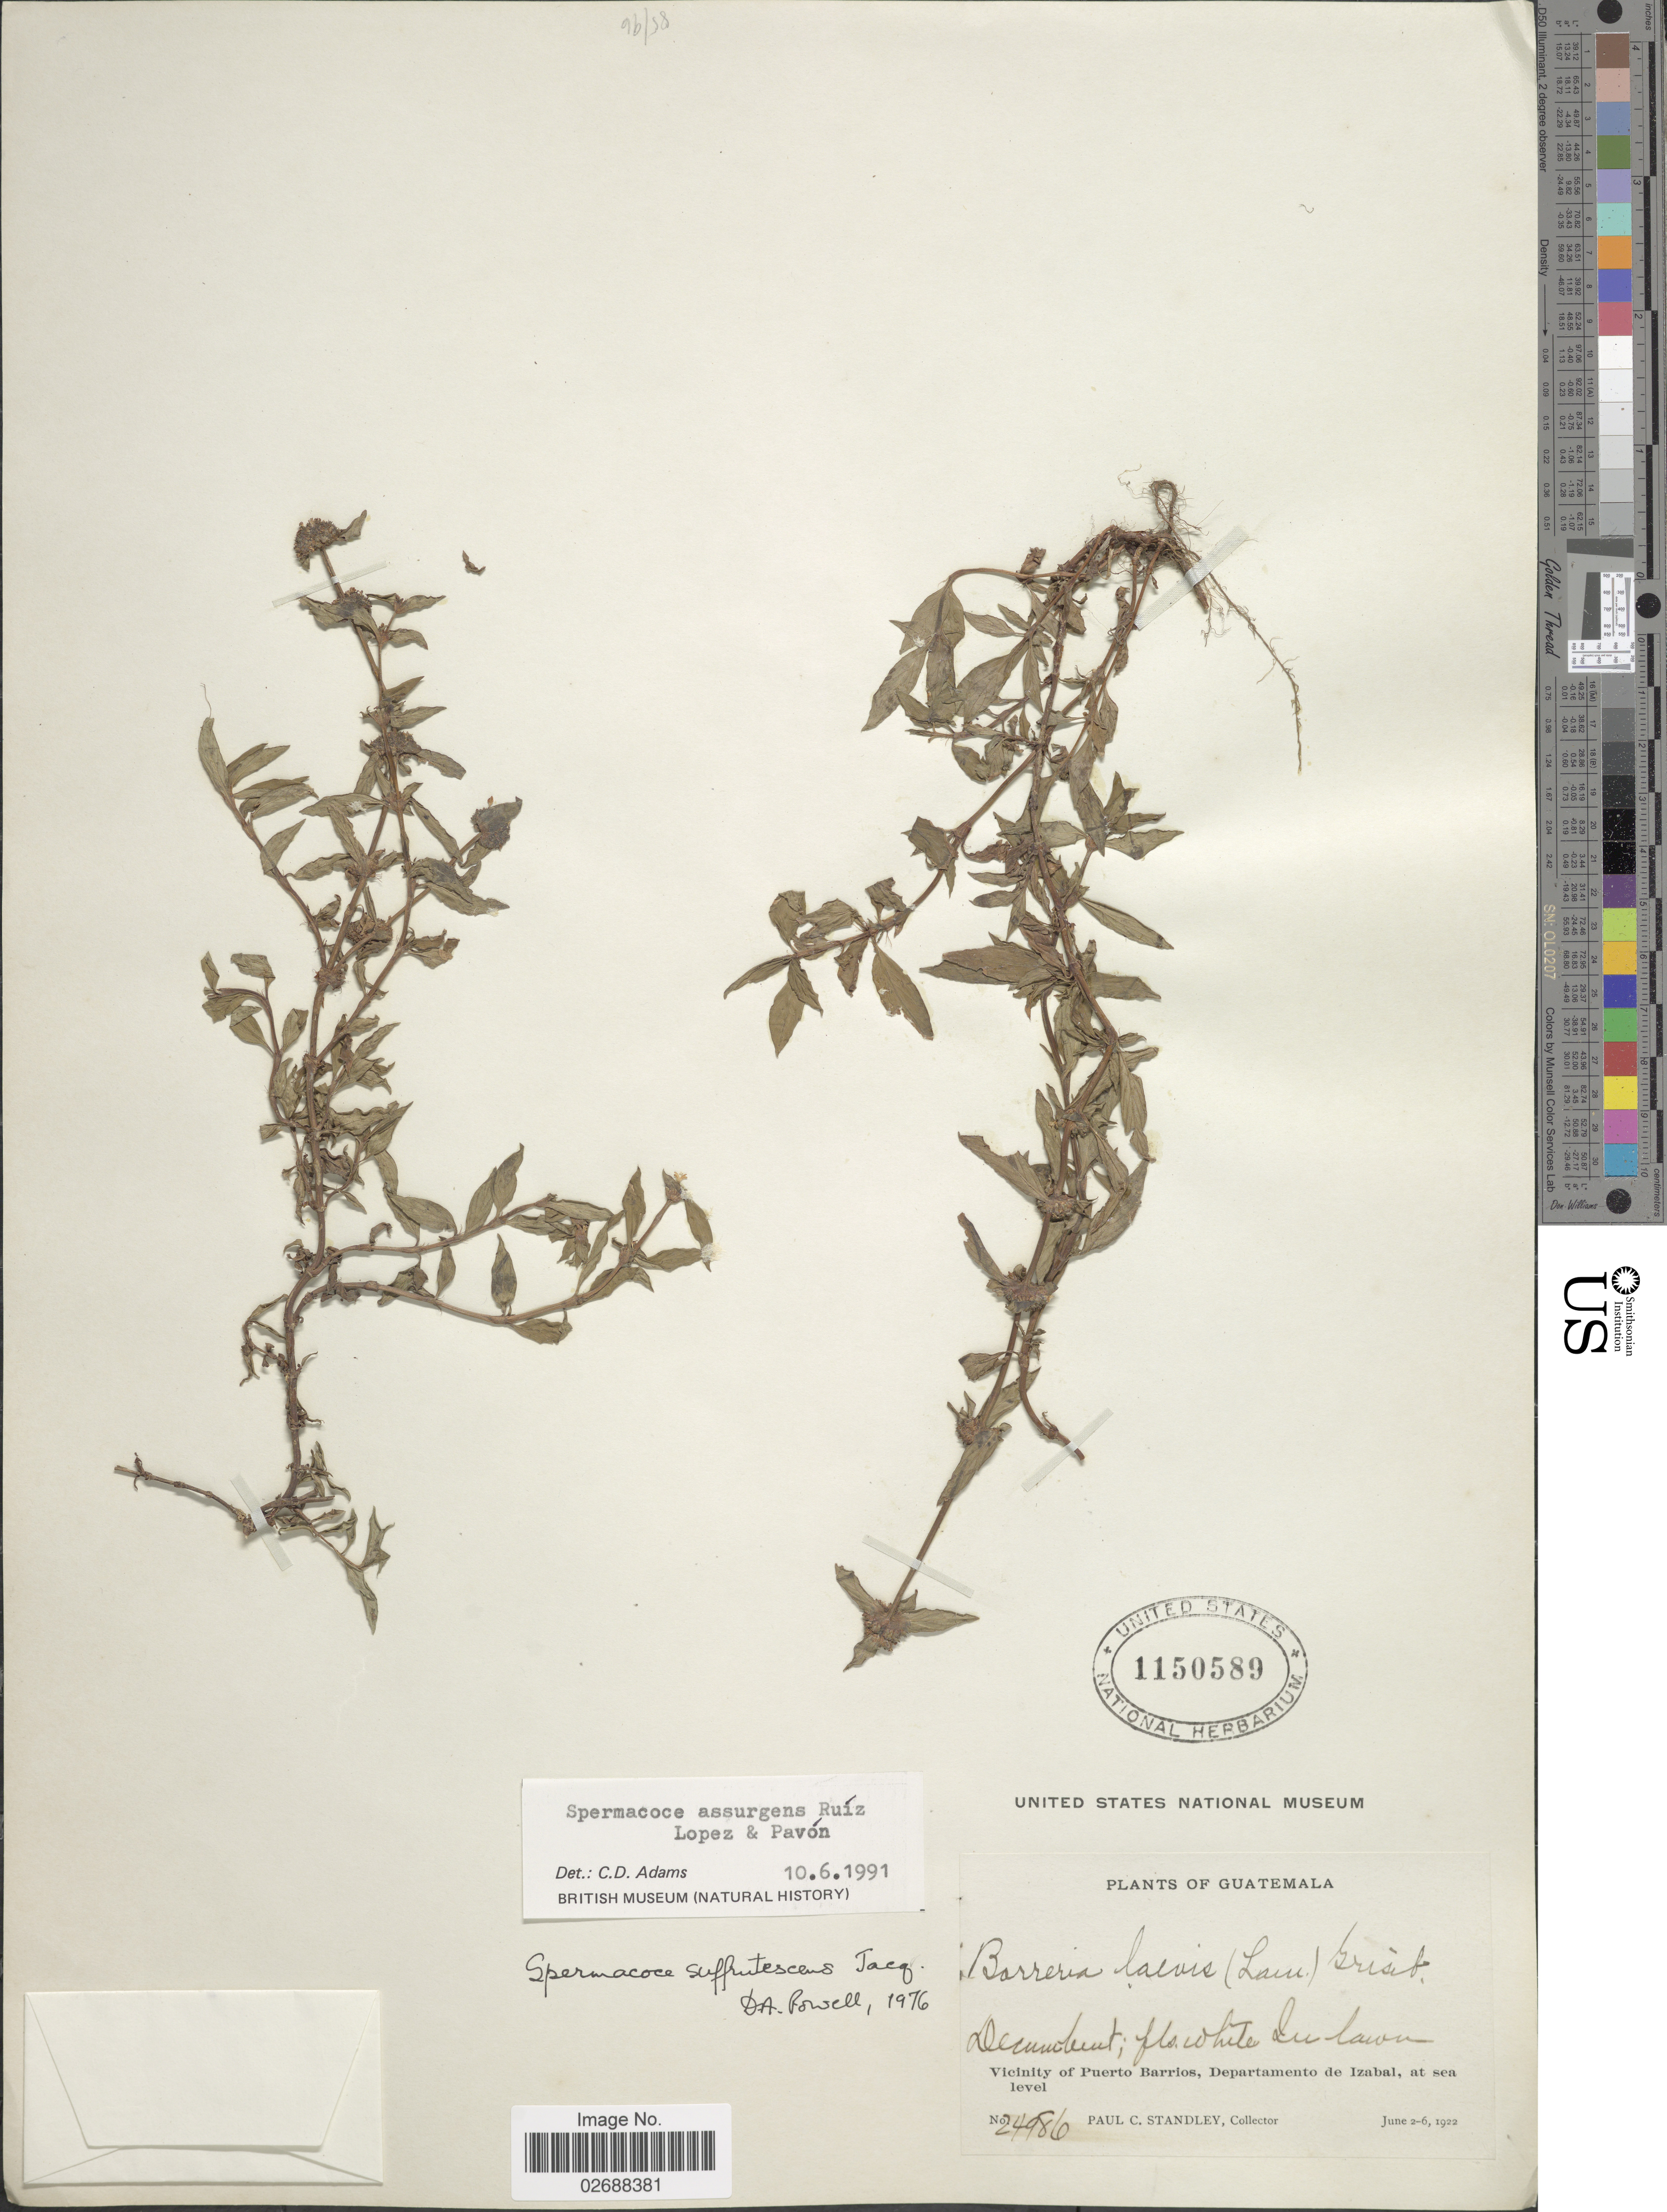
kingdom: Plantae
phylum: Tracheophyta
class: Magnoliopsida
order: Gentianales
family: Rubiaceae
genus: Borreria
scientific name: Borreria assurgens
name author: (Ruiz & Pav.) Griseb.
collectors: P. C. Standley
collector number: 24986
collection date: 1922-06-02/1922-06-06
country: Guatemala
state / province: Izabal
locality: Vicinity of Puerto Barrios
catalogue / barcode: US 1150589